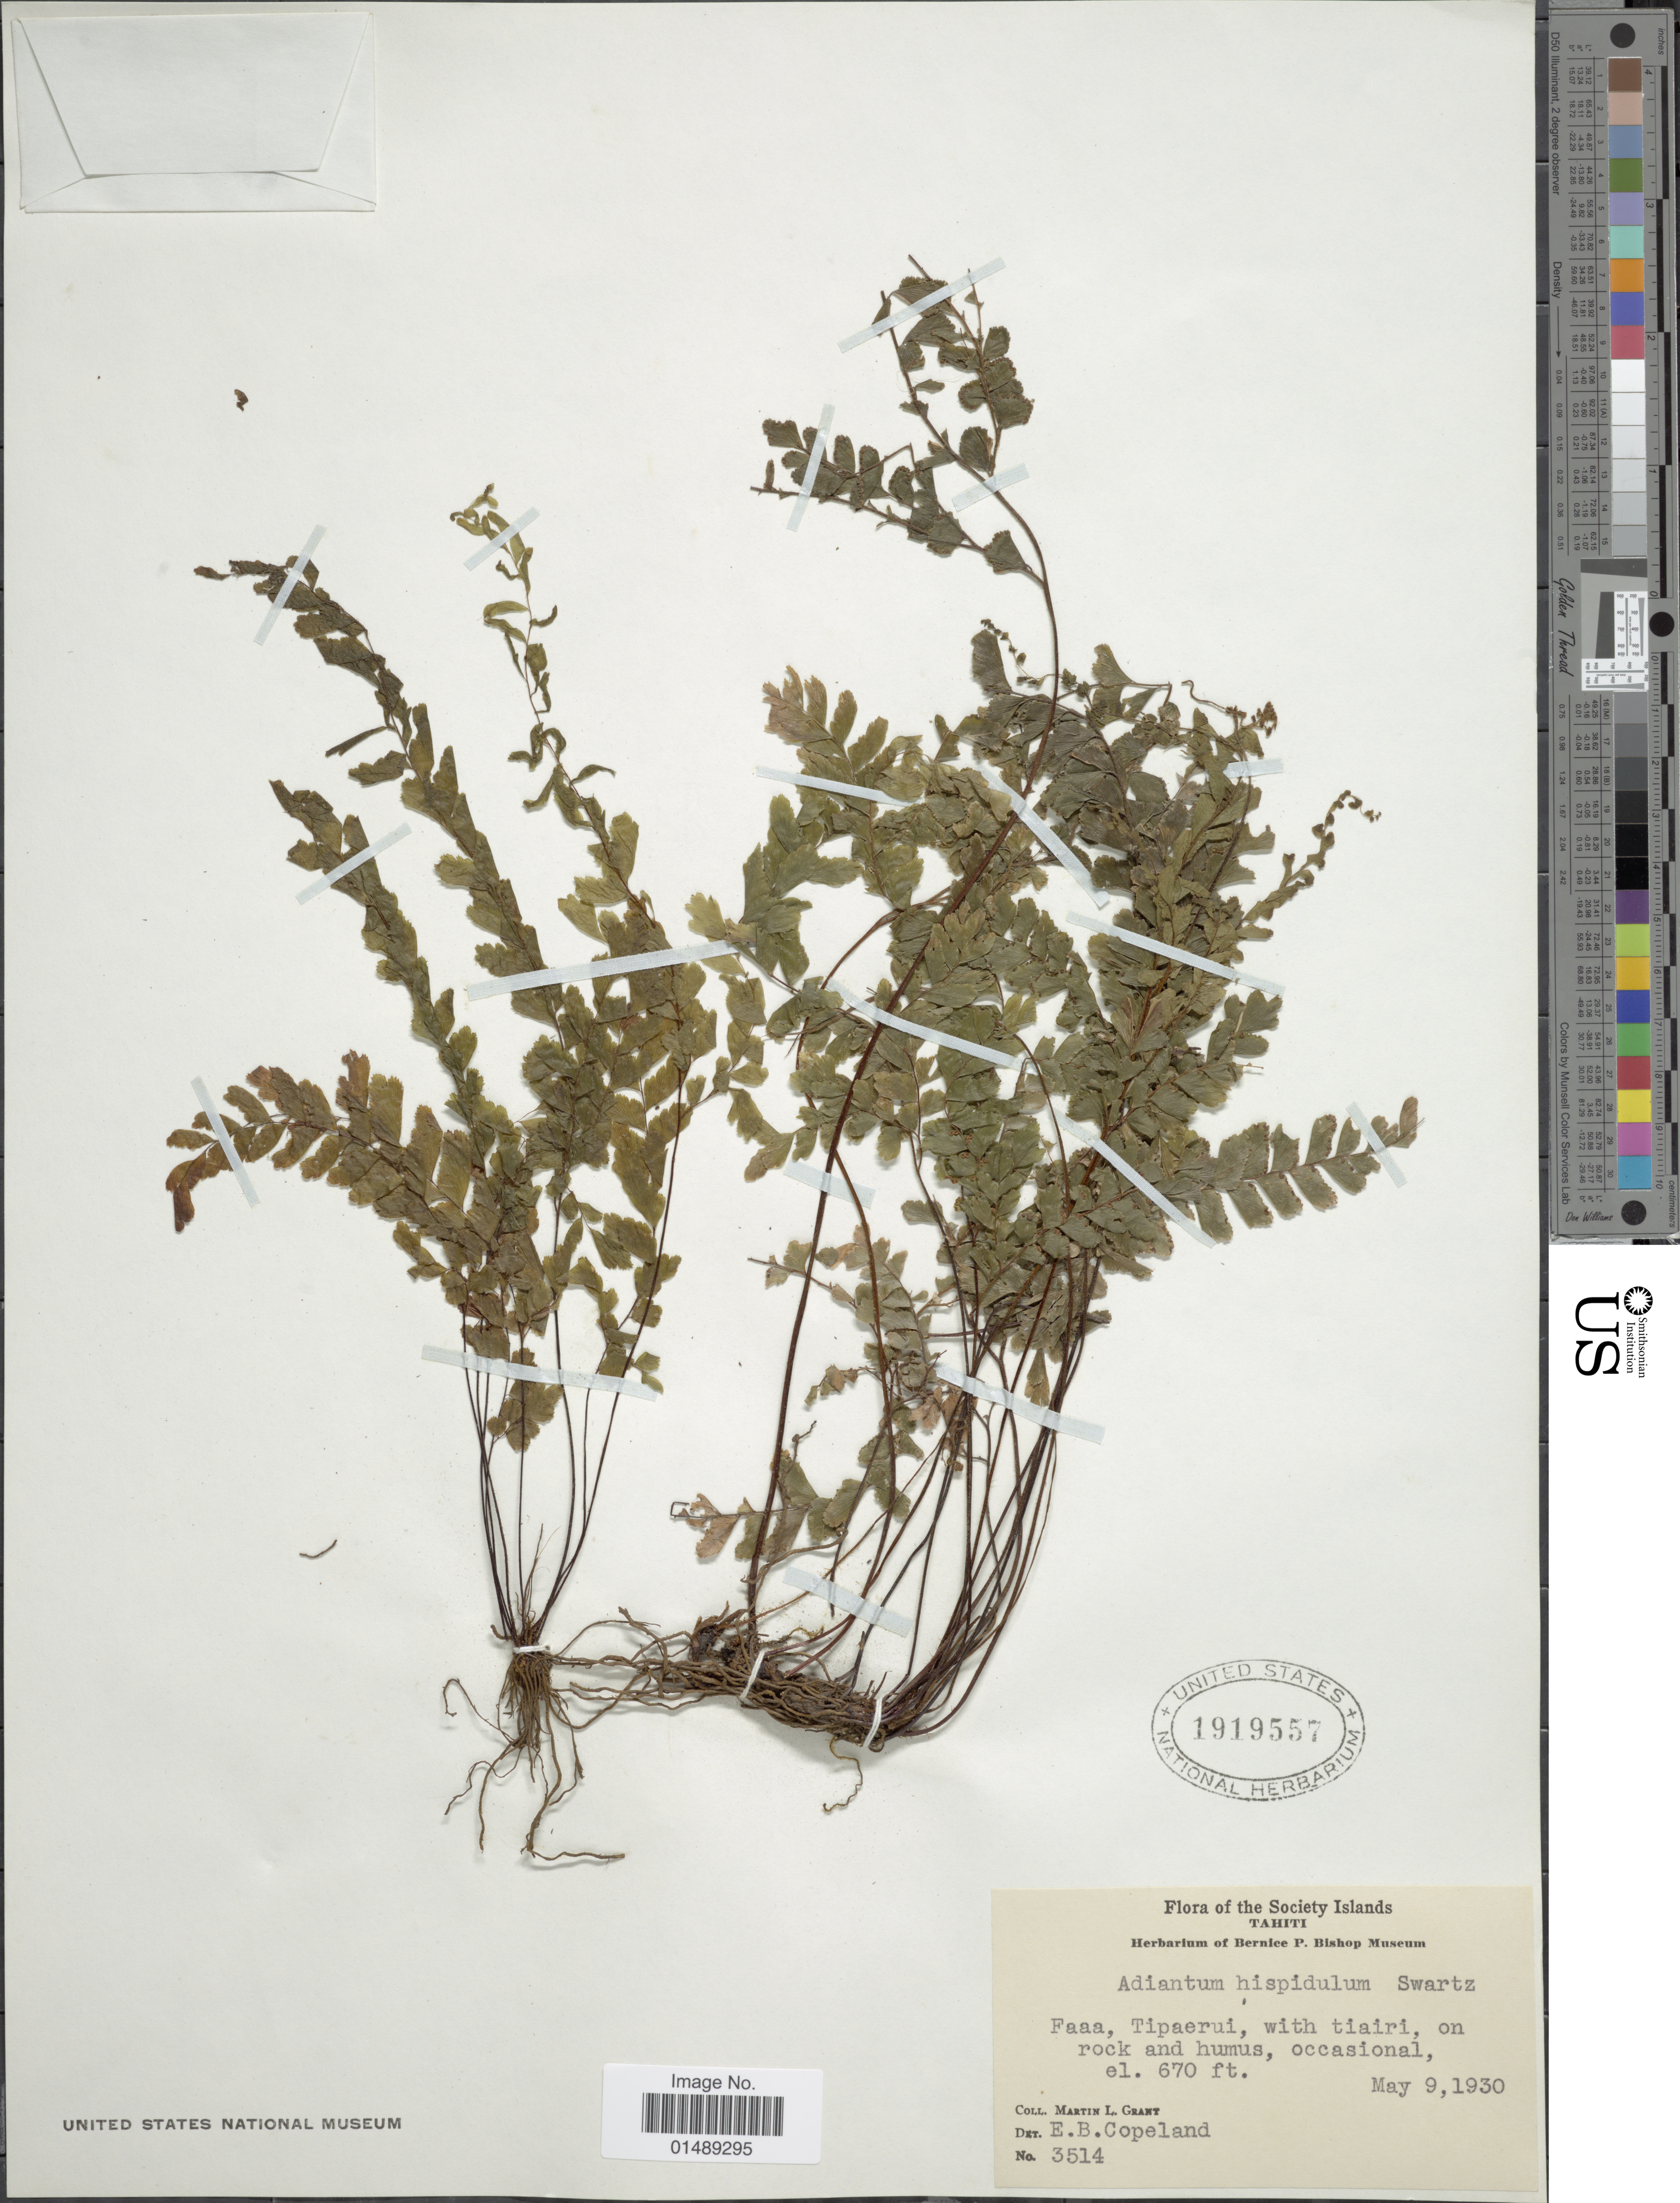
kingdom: Plantae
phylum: Tracheophyta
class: Polypodiopsida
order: Polypodiales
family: Pteridaceae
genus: Adiantum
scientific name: Adiantum hispidulum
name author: Sw.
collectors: M. L. Grant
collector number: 3514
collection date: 1930-05-09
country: French Polynesia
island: Tahiti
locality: Society Islands, Tahiti, Faaa, Tipaerui, with tiairi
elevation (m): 204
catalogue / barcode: US 1919557